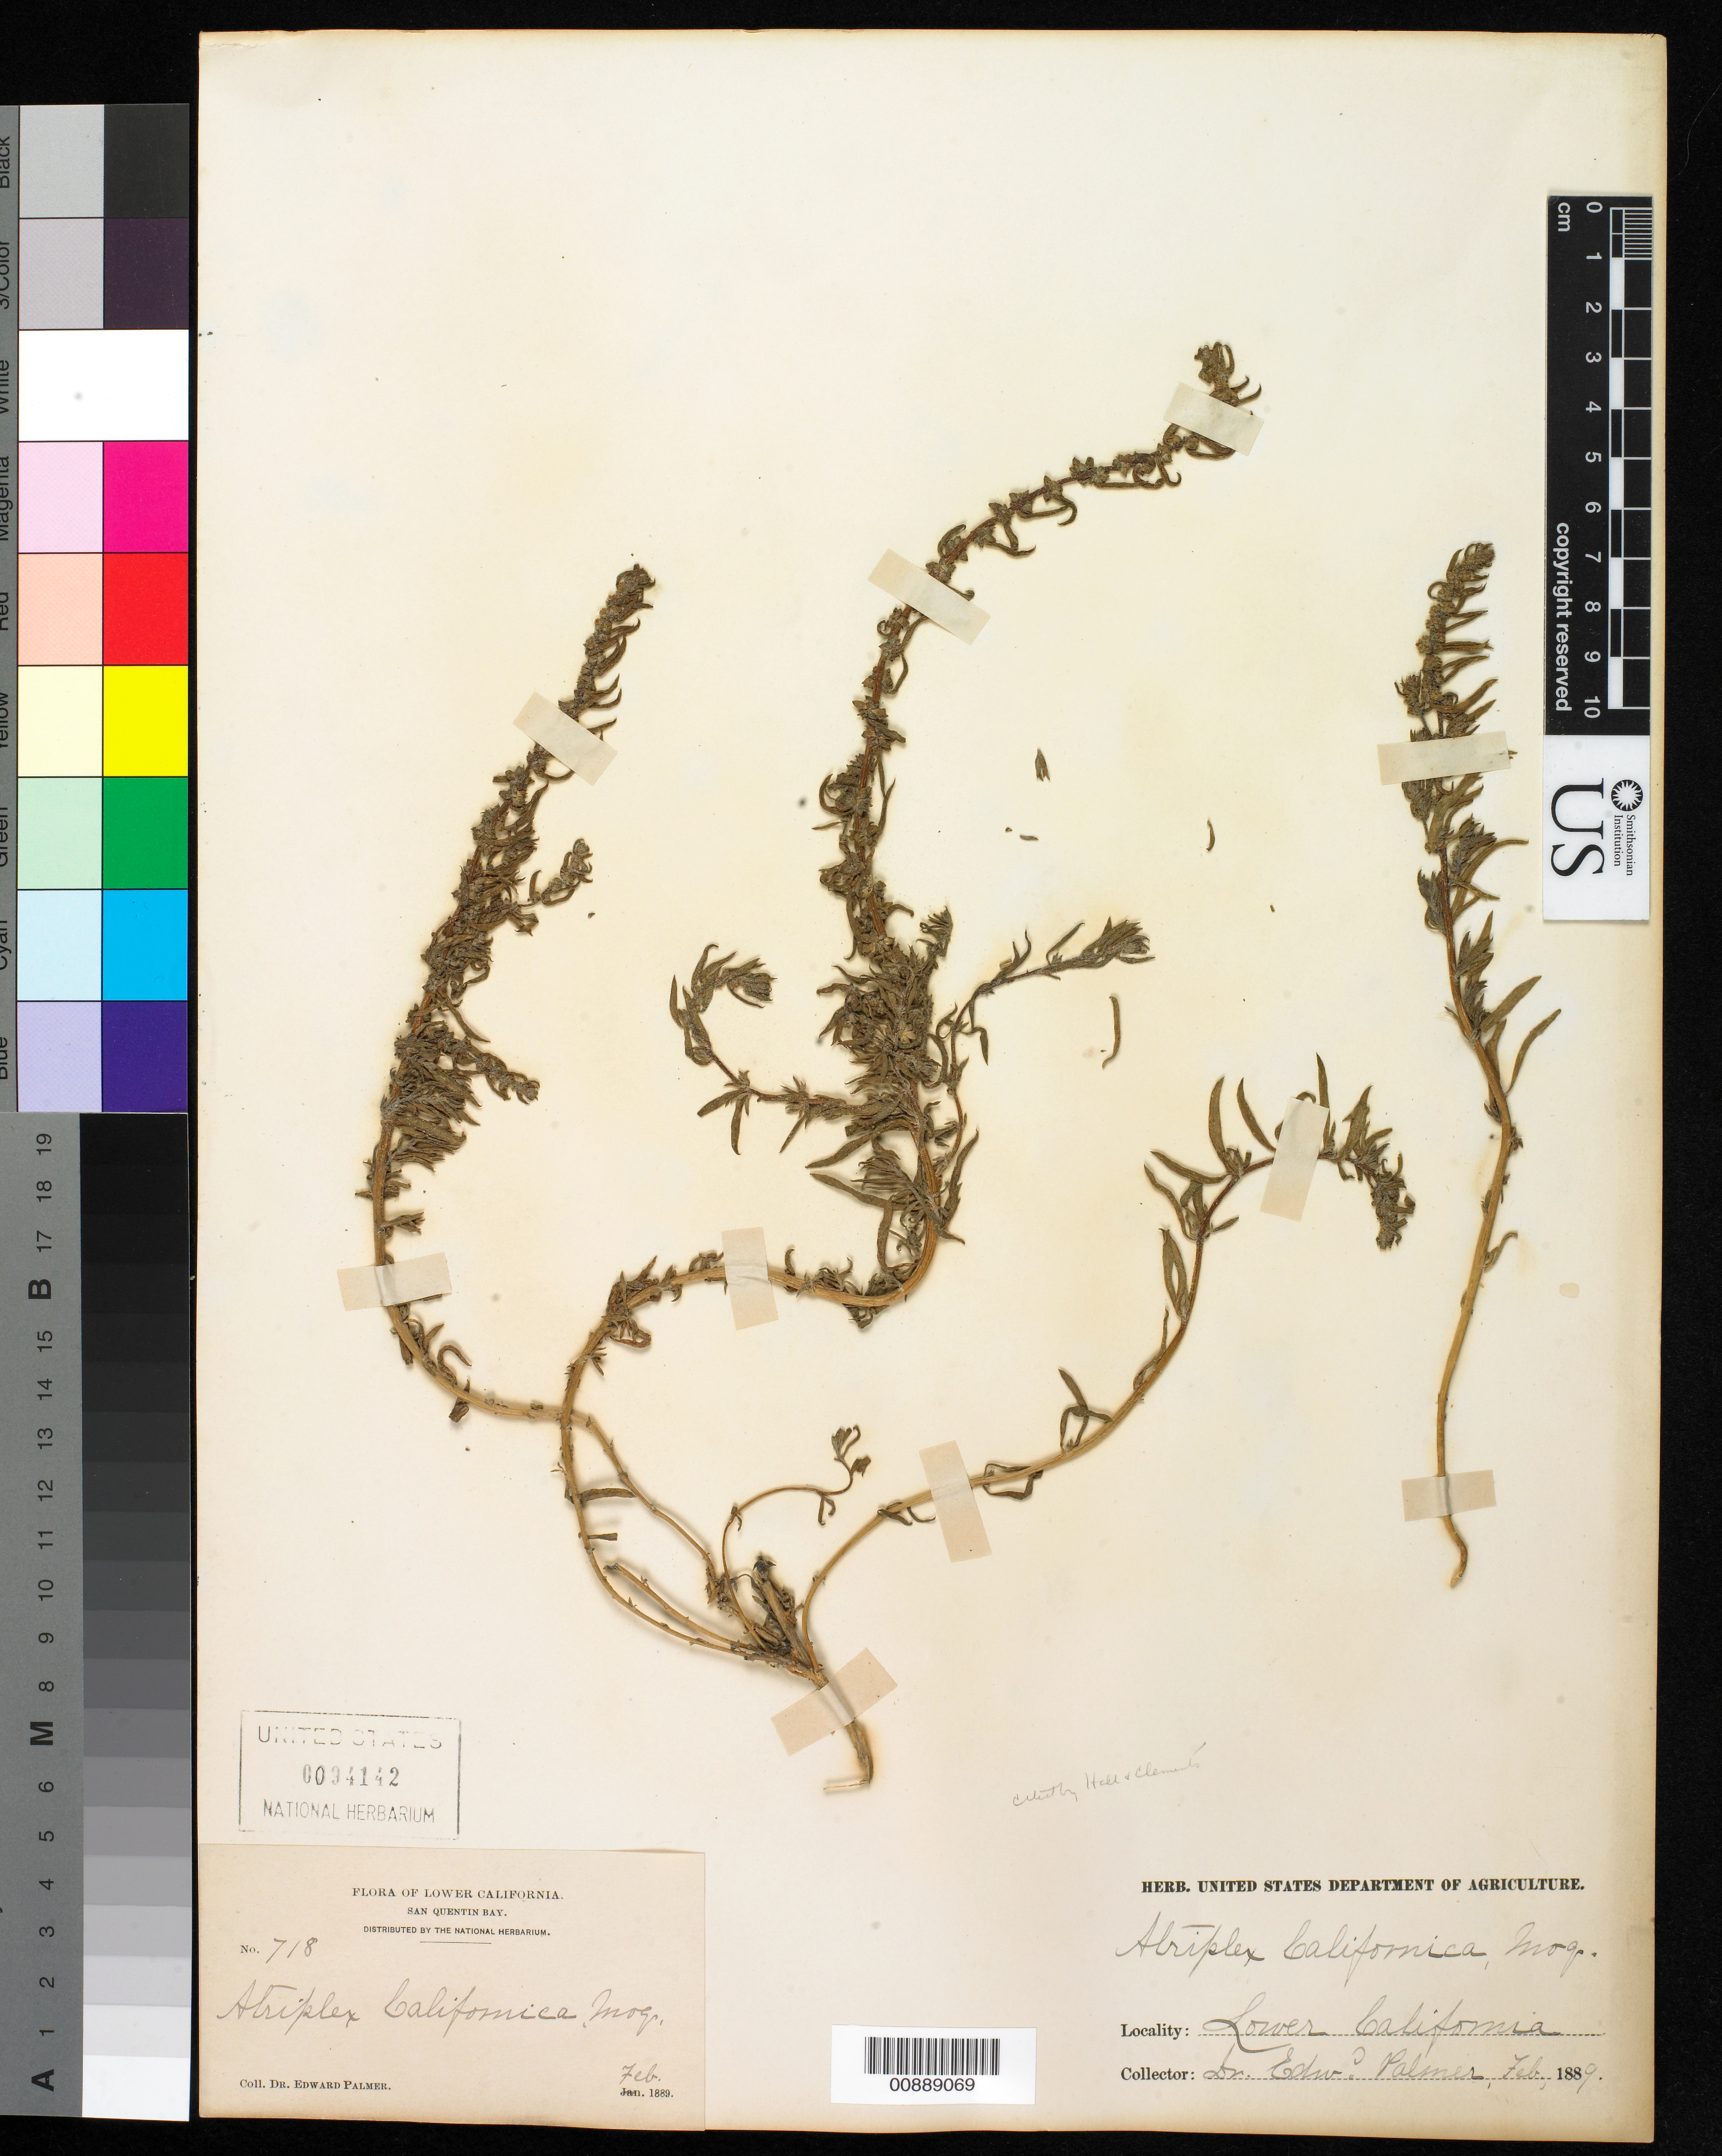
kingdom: Plantae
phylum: Tracheophyta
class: Magnoliopsida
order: Caryophyllales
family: Amaranthaceae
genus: Extriplex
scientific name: Extriplex californica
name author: (Moq.) E.H. Zacharias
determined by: Strong, Mark T., (BOT), Smithsonian Institution - National Museum of Natural History (UNITED STATES)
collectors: E. Palmer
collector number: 718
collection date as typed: Feb 1889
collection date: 1889-02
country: Mexico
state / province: Baja California Norte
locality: San Quentin Bay, Baja California.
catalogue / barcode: US 94142